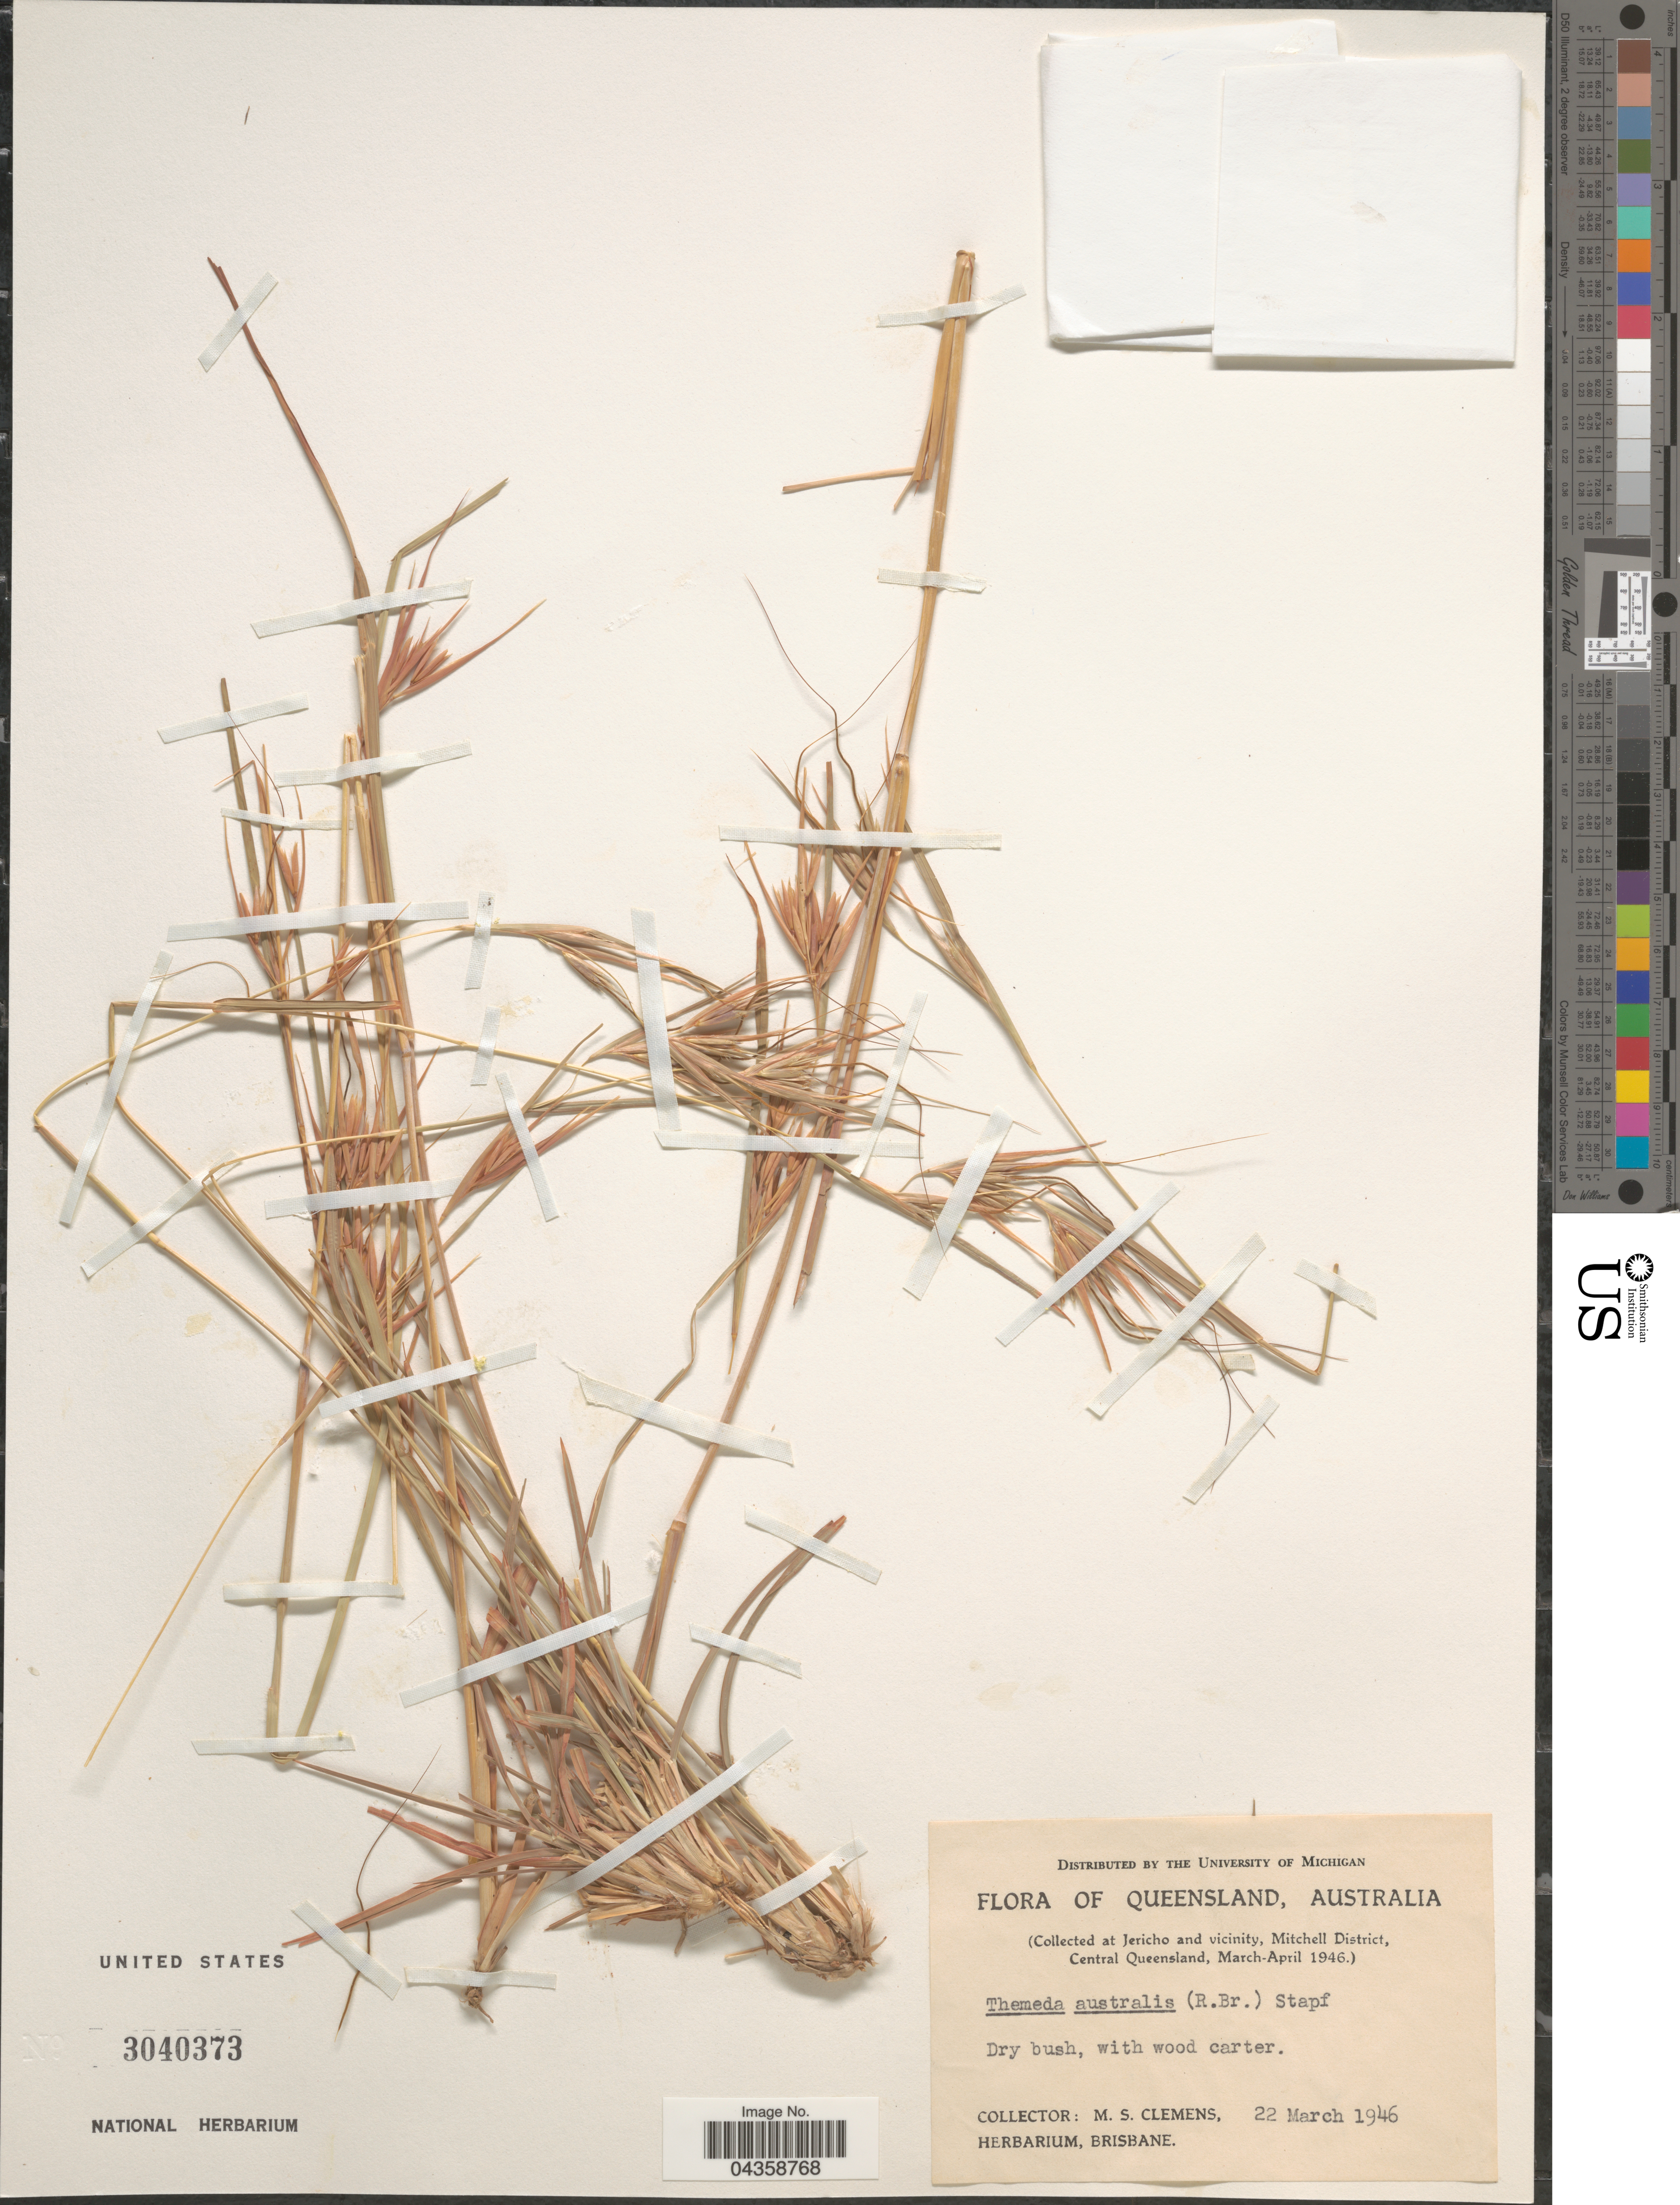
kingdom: Plantae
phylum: Tracheophyta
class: Liliopsida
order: Poales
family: Poaceae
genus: Themeda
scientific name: Themeda triandra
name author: Forssk.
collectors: M. S. Clemens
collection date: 1946-03-22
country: Australia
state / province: Queensland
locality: At Jericho and vicinity, Mitchell District, Central Queensland.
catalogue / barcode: US 3040373